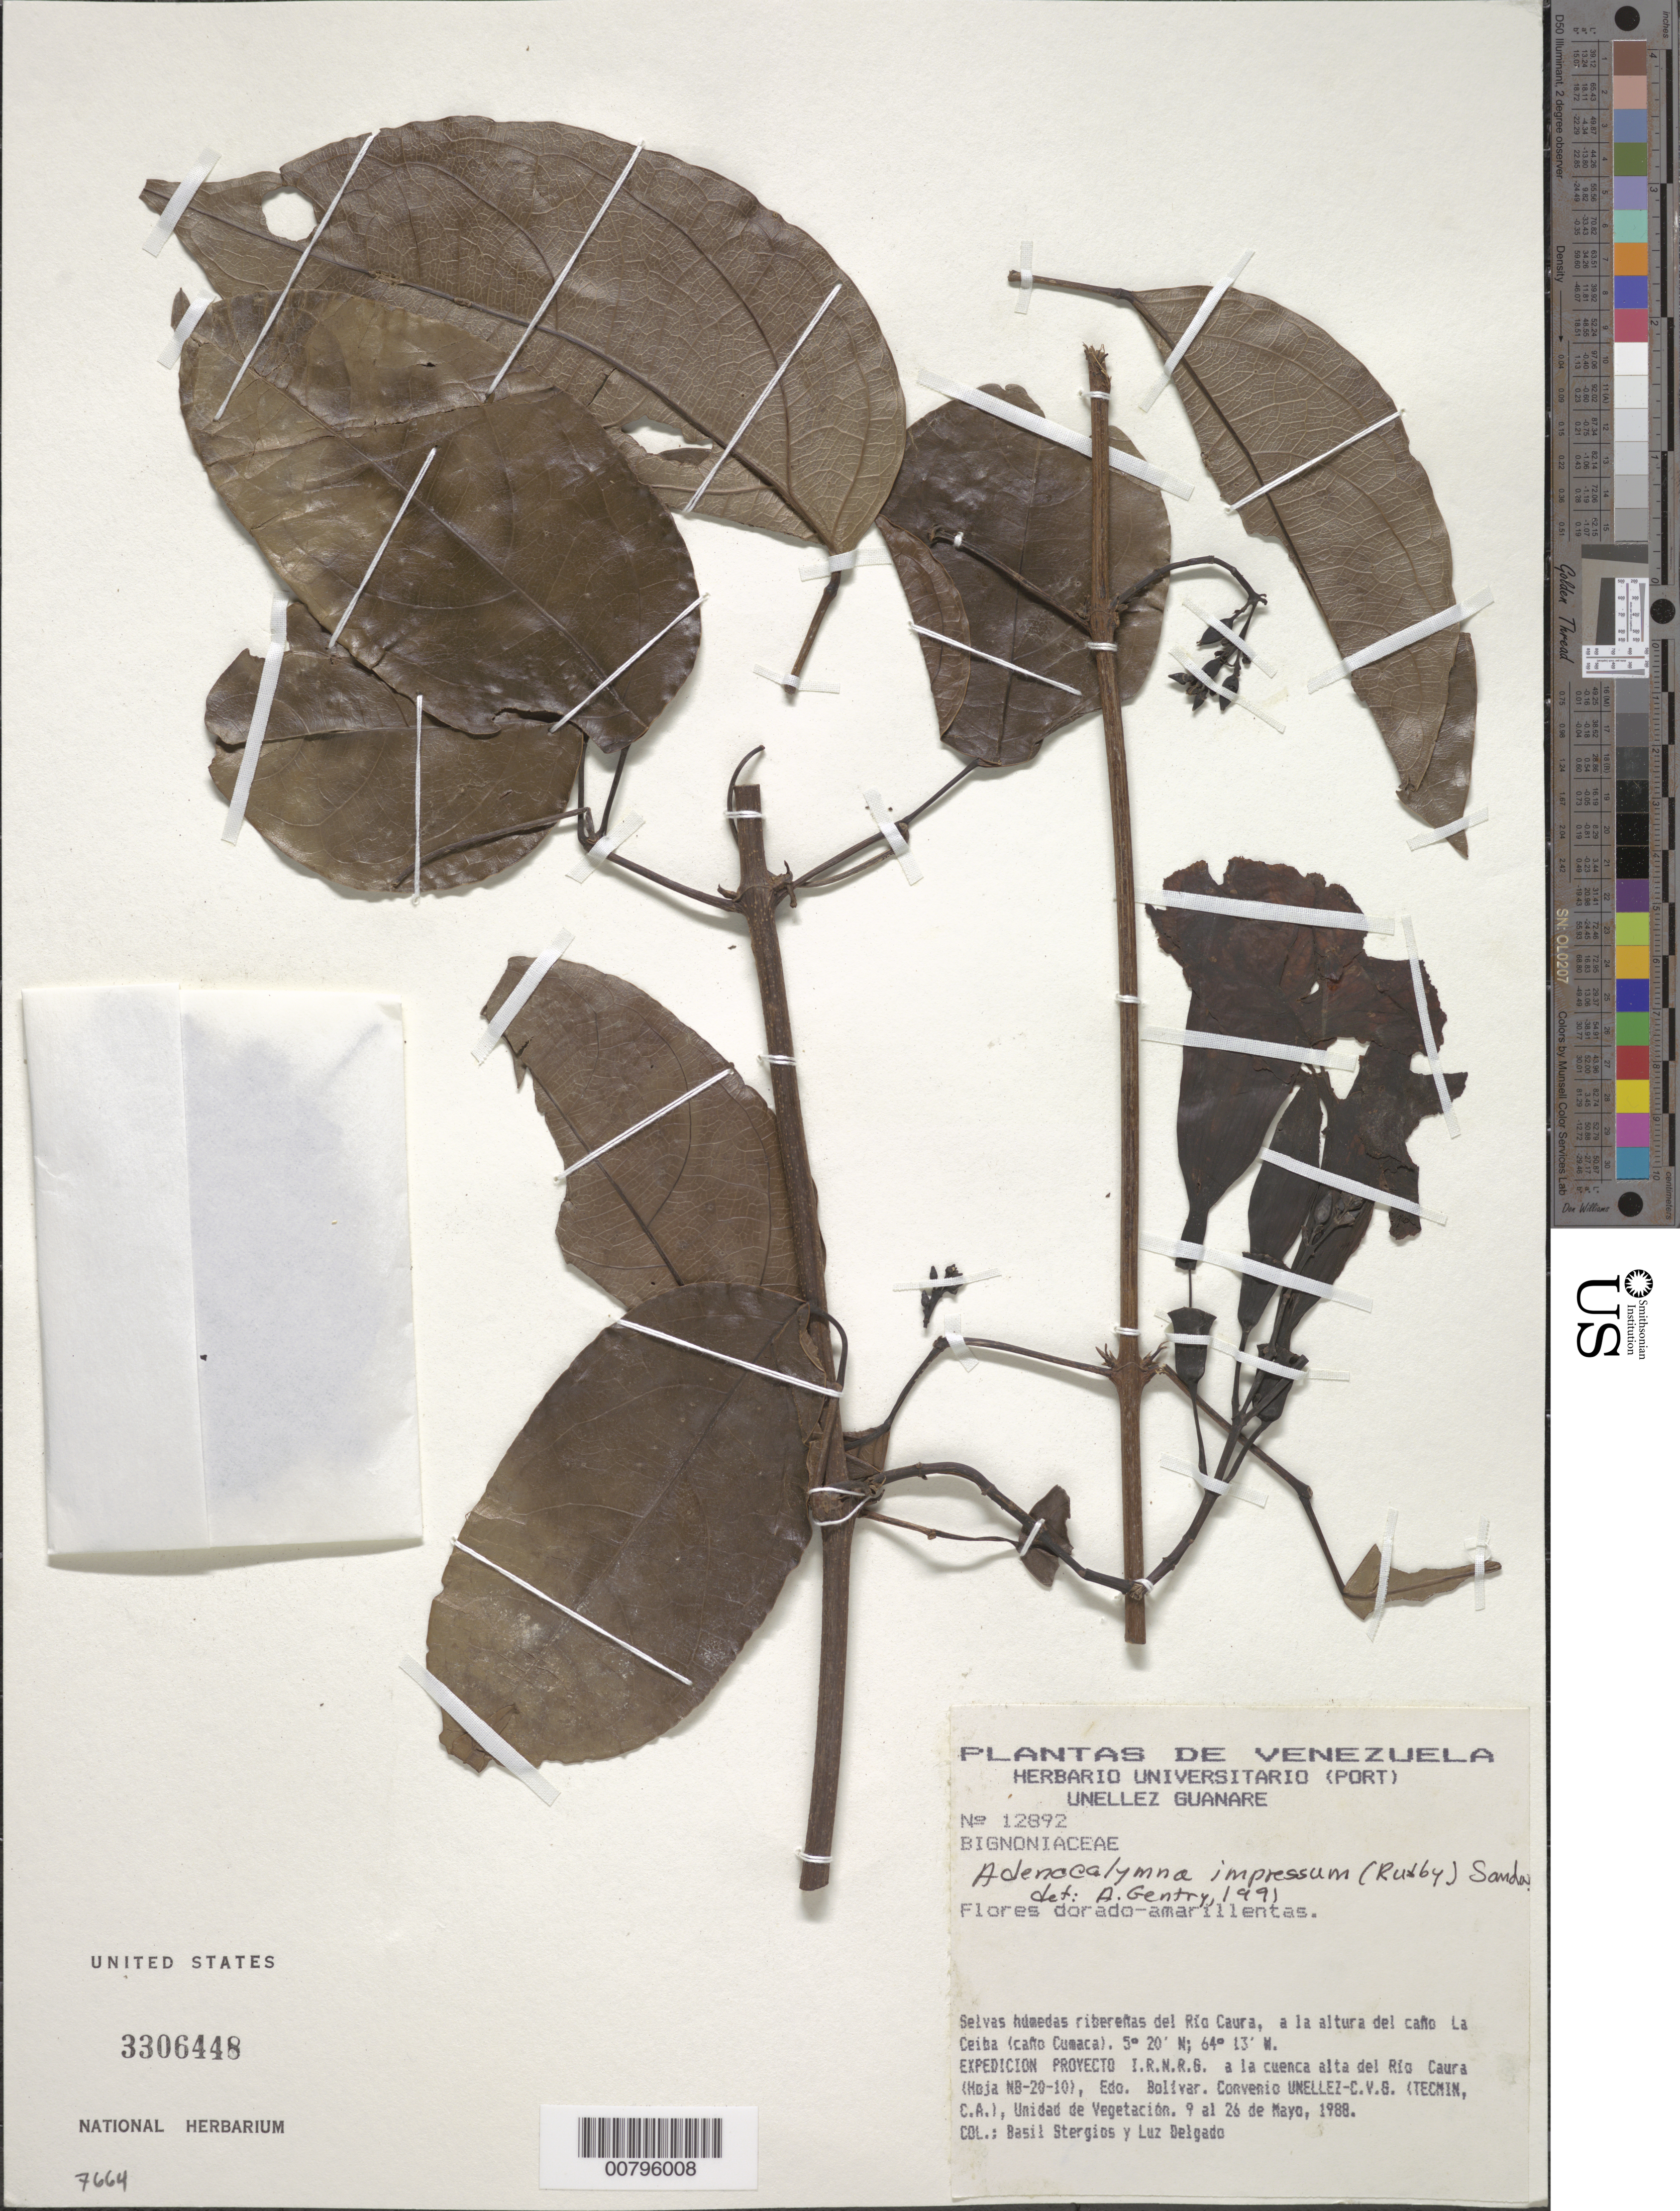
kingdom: Plantae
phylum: Tracheophyta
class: Magnoliopsida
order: Lamiales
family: Bignoniaceae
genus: Adenocalymma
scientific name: Adenocalymma impressum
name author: (Rusby) Sandwith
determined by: Gentry, A. H.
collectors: B. G. Stergios & L. Delgado V.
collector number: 12892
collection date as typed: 9-May-88 to 26-May-88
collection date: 1988-05-09/1988-05-26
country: Venezuela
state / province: Bolívar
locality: Río Caura, Caño La Ceiba (Caño Cumaca)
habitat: Selvas húmedas ribereñas del río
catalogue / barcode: US 3306448